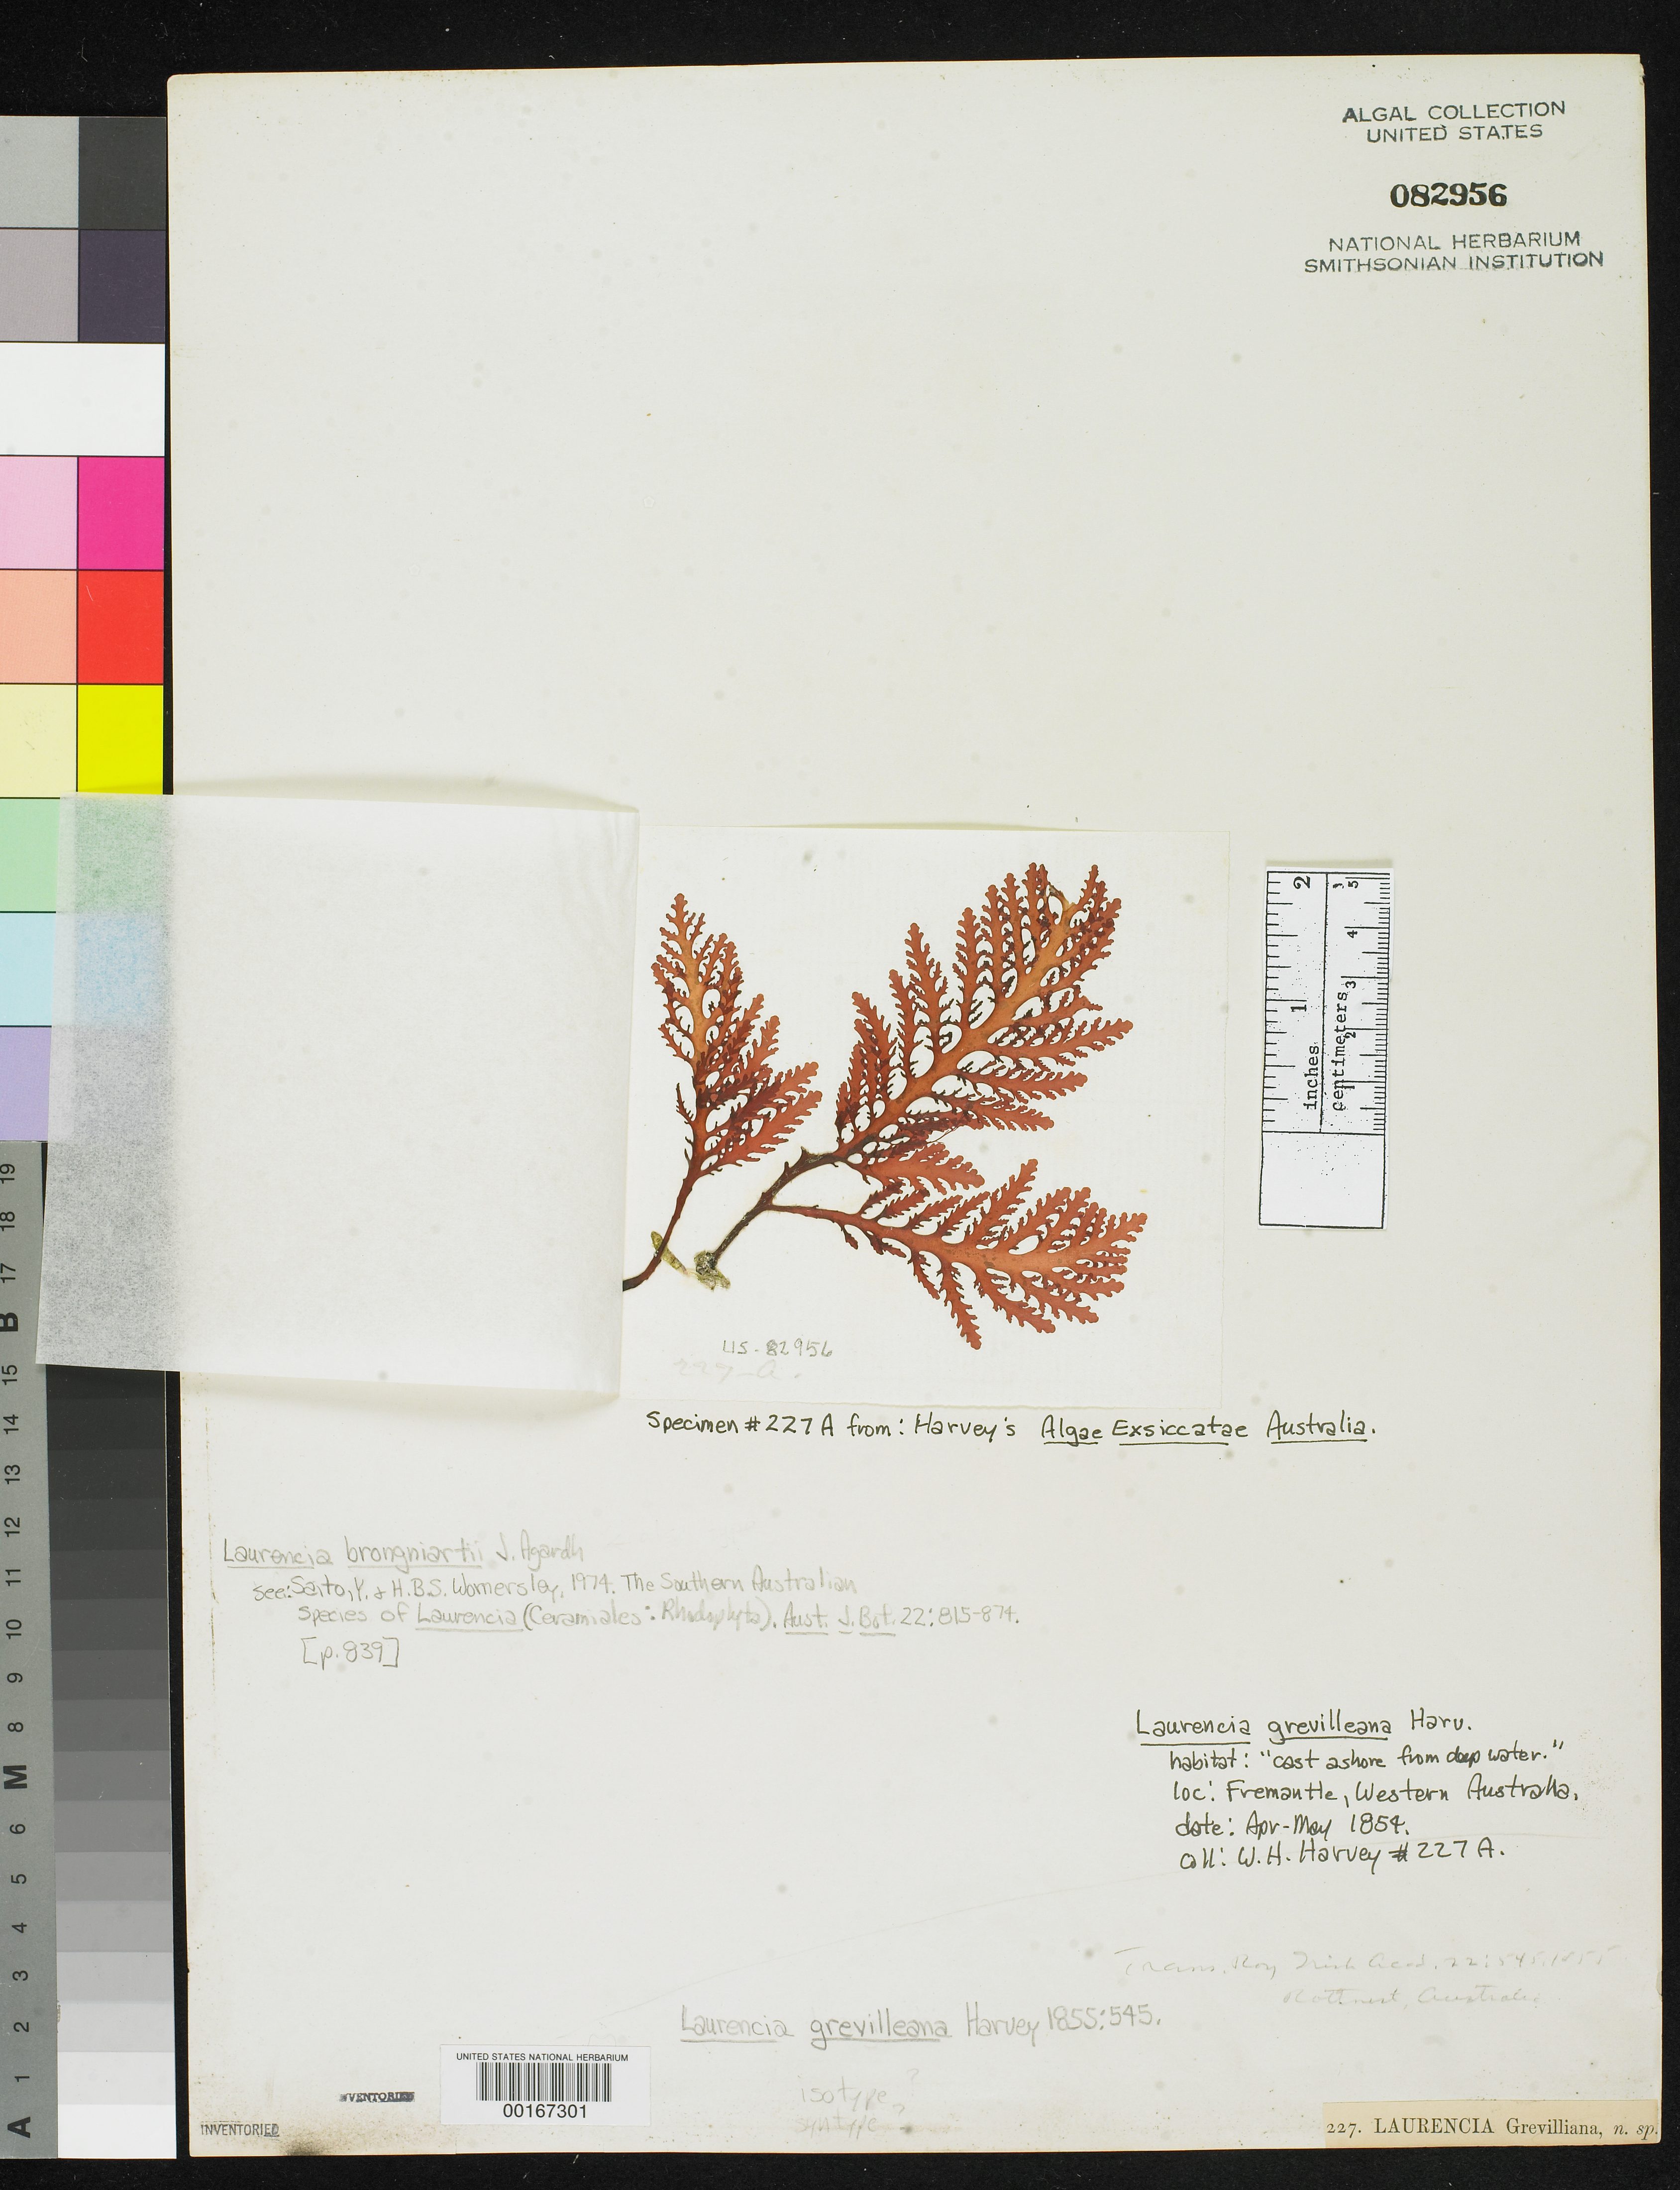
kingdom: Plantae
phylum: Rhodophyta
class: Florideophyceae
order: Ceramiales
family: Rhodomelaceae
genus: Laurencia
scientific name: Laurencia grevilleana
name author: Harv.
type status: Isotype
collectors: W. Harvey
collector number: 227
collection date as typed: Apr 1854 to -- May 1854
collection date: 1854-04/1854-05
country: Australia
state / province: Western Australia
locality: Fremantle.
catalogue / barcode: US 82956